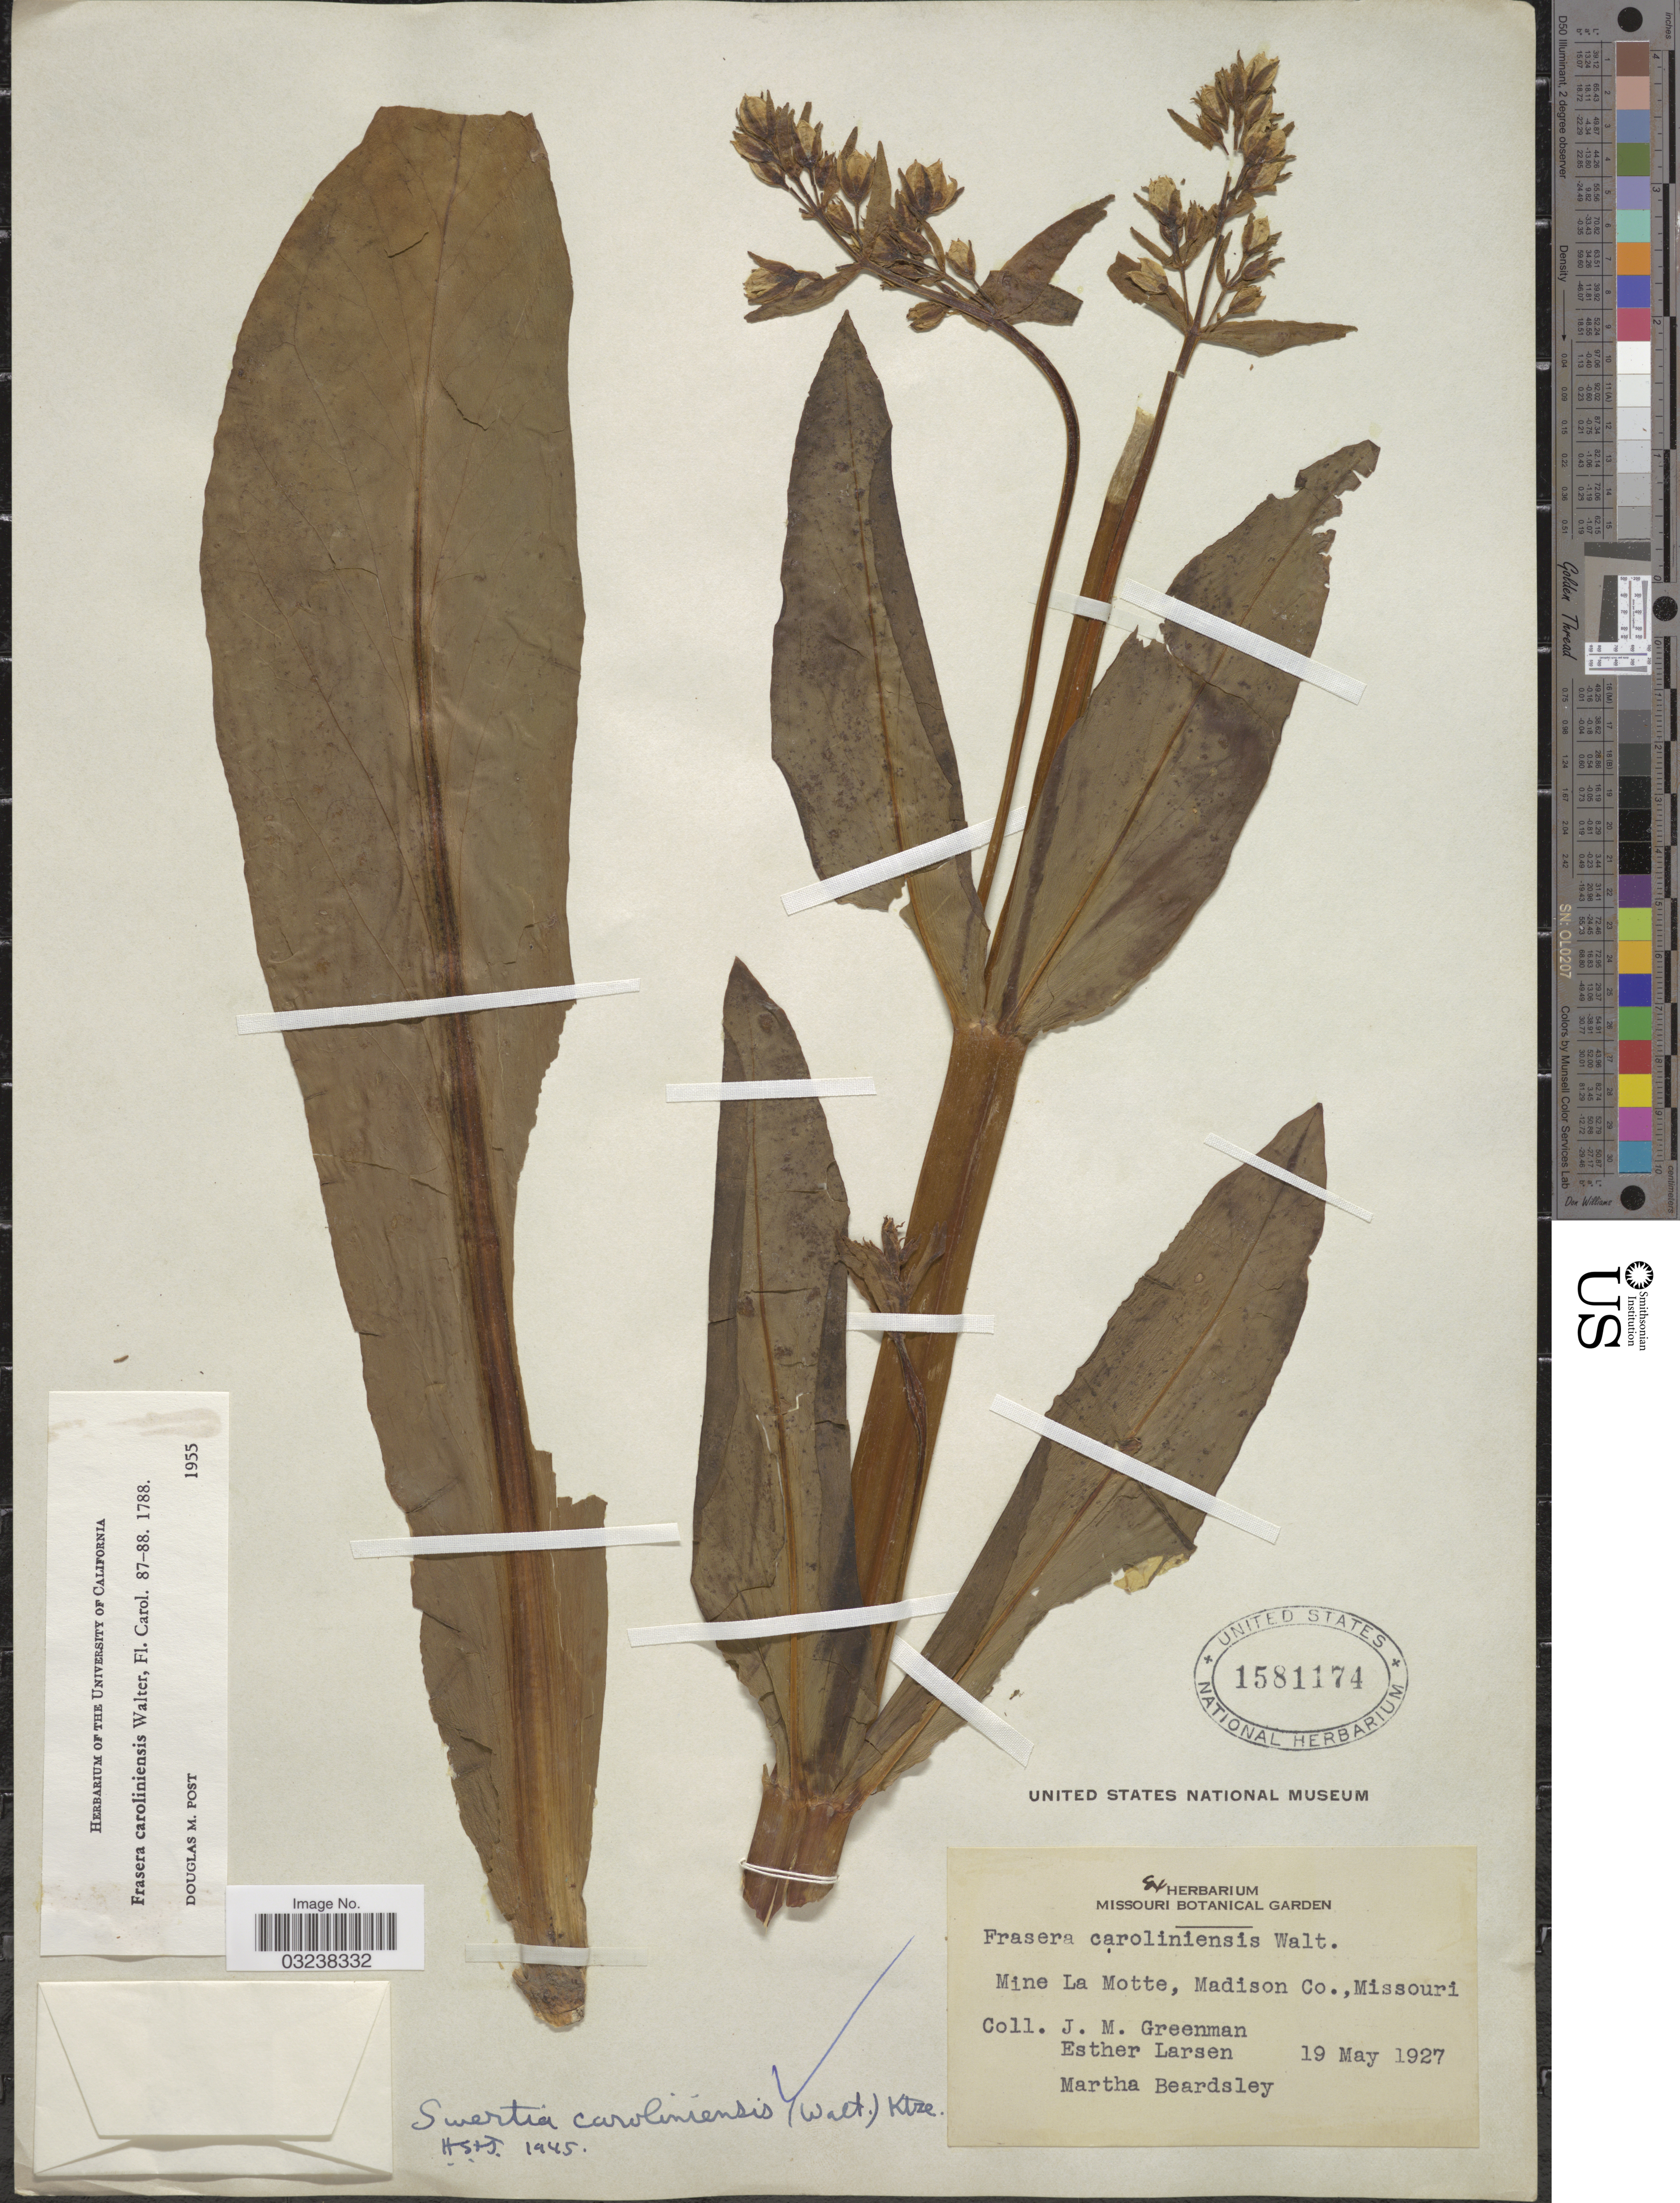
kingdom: Plantae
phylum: Tracheophyta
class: Magnoliopsida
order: Gentianales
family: Gentianaceae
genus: Swertia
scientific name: Swertia caroliniensis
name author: (Walter) Kuntze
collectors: J. M. Greenman, E. Larsen & M. Beardsley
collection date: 1927-05-19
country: United States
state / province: Missouri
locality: Mine La Motte, Madison Co.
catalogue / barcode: US 1581174